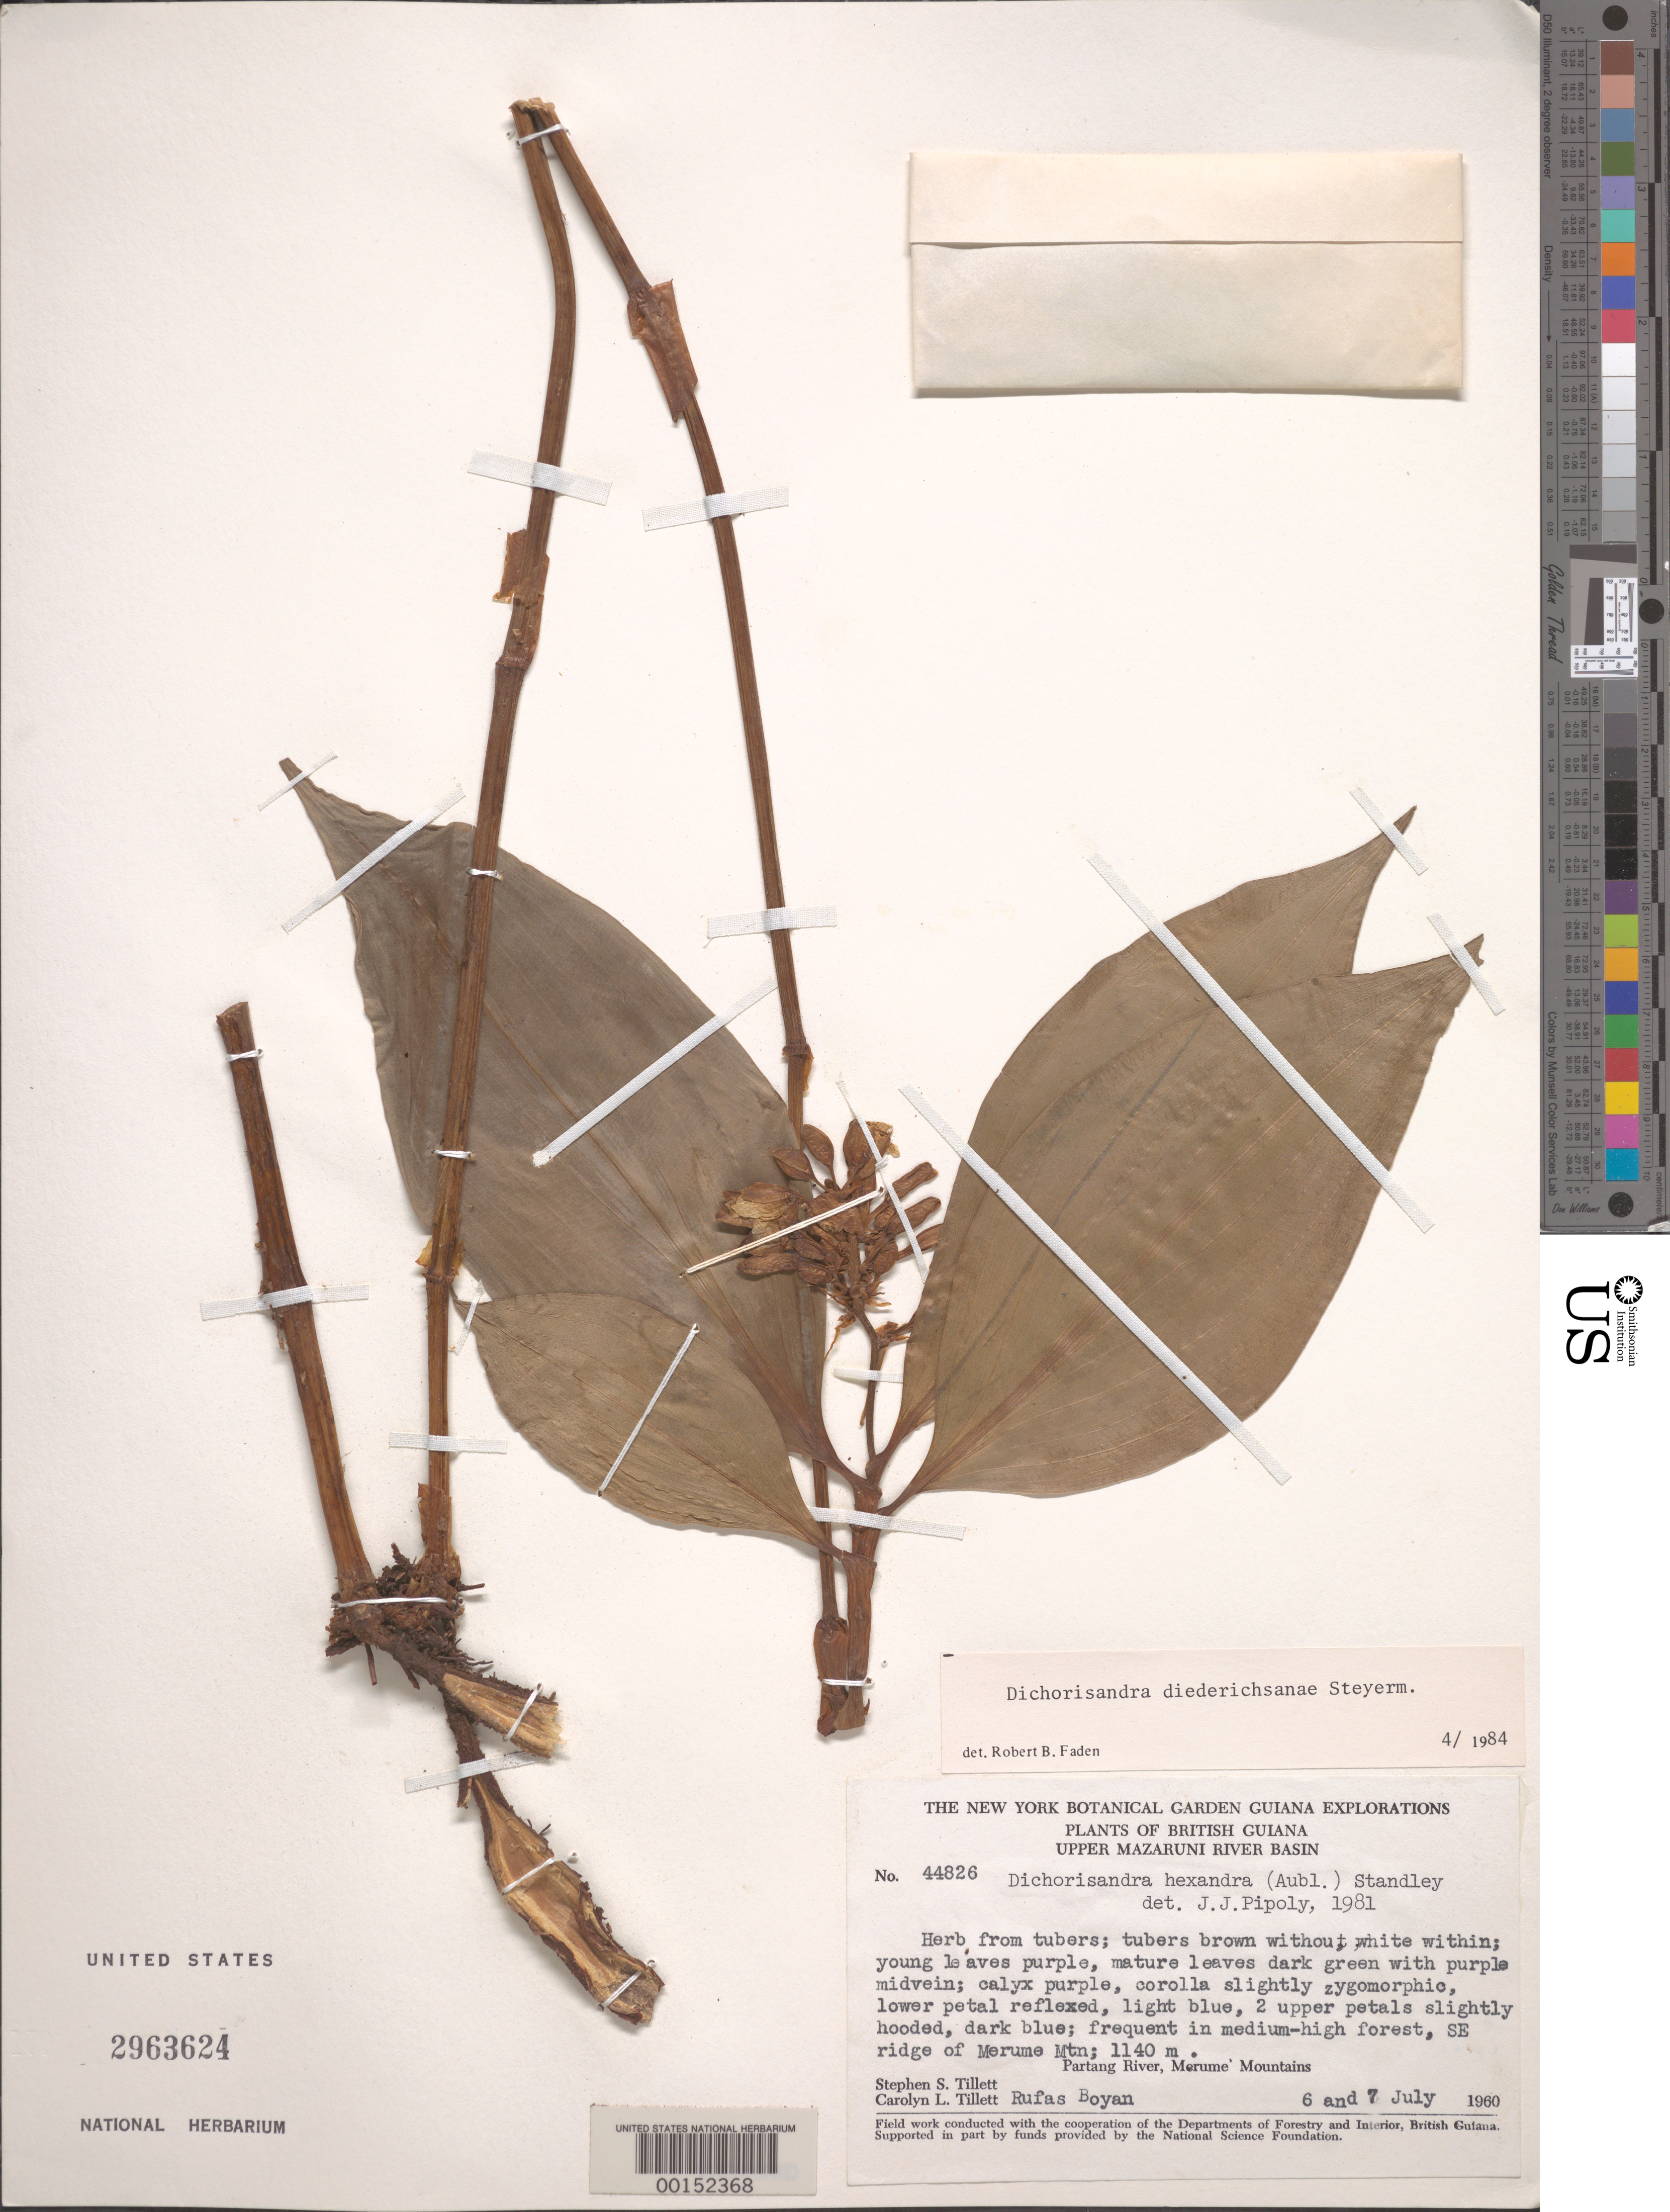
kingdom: Plantae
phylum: Tracheophyta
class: Liliopsida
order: Commelinales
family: Commelinaceae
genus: Dichorisandra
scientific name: Dichorisandra diederichsanae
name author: Steyerm.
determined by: Faden, Robert B., (US), Smithsonian Institution - National Museum of Natural History (UNITED STATES)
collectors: S. S. Tillett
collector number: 44826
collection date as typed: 06 Jul 1960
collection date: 1960-07-06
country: Guyana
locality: Partang river, merume mountains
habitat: Medium-high forest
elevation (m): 1140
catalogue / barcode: US 2963624